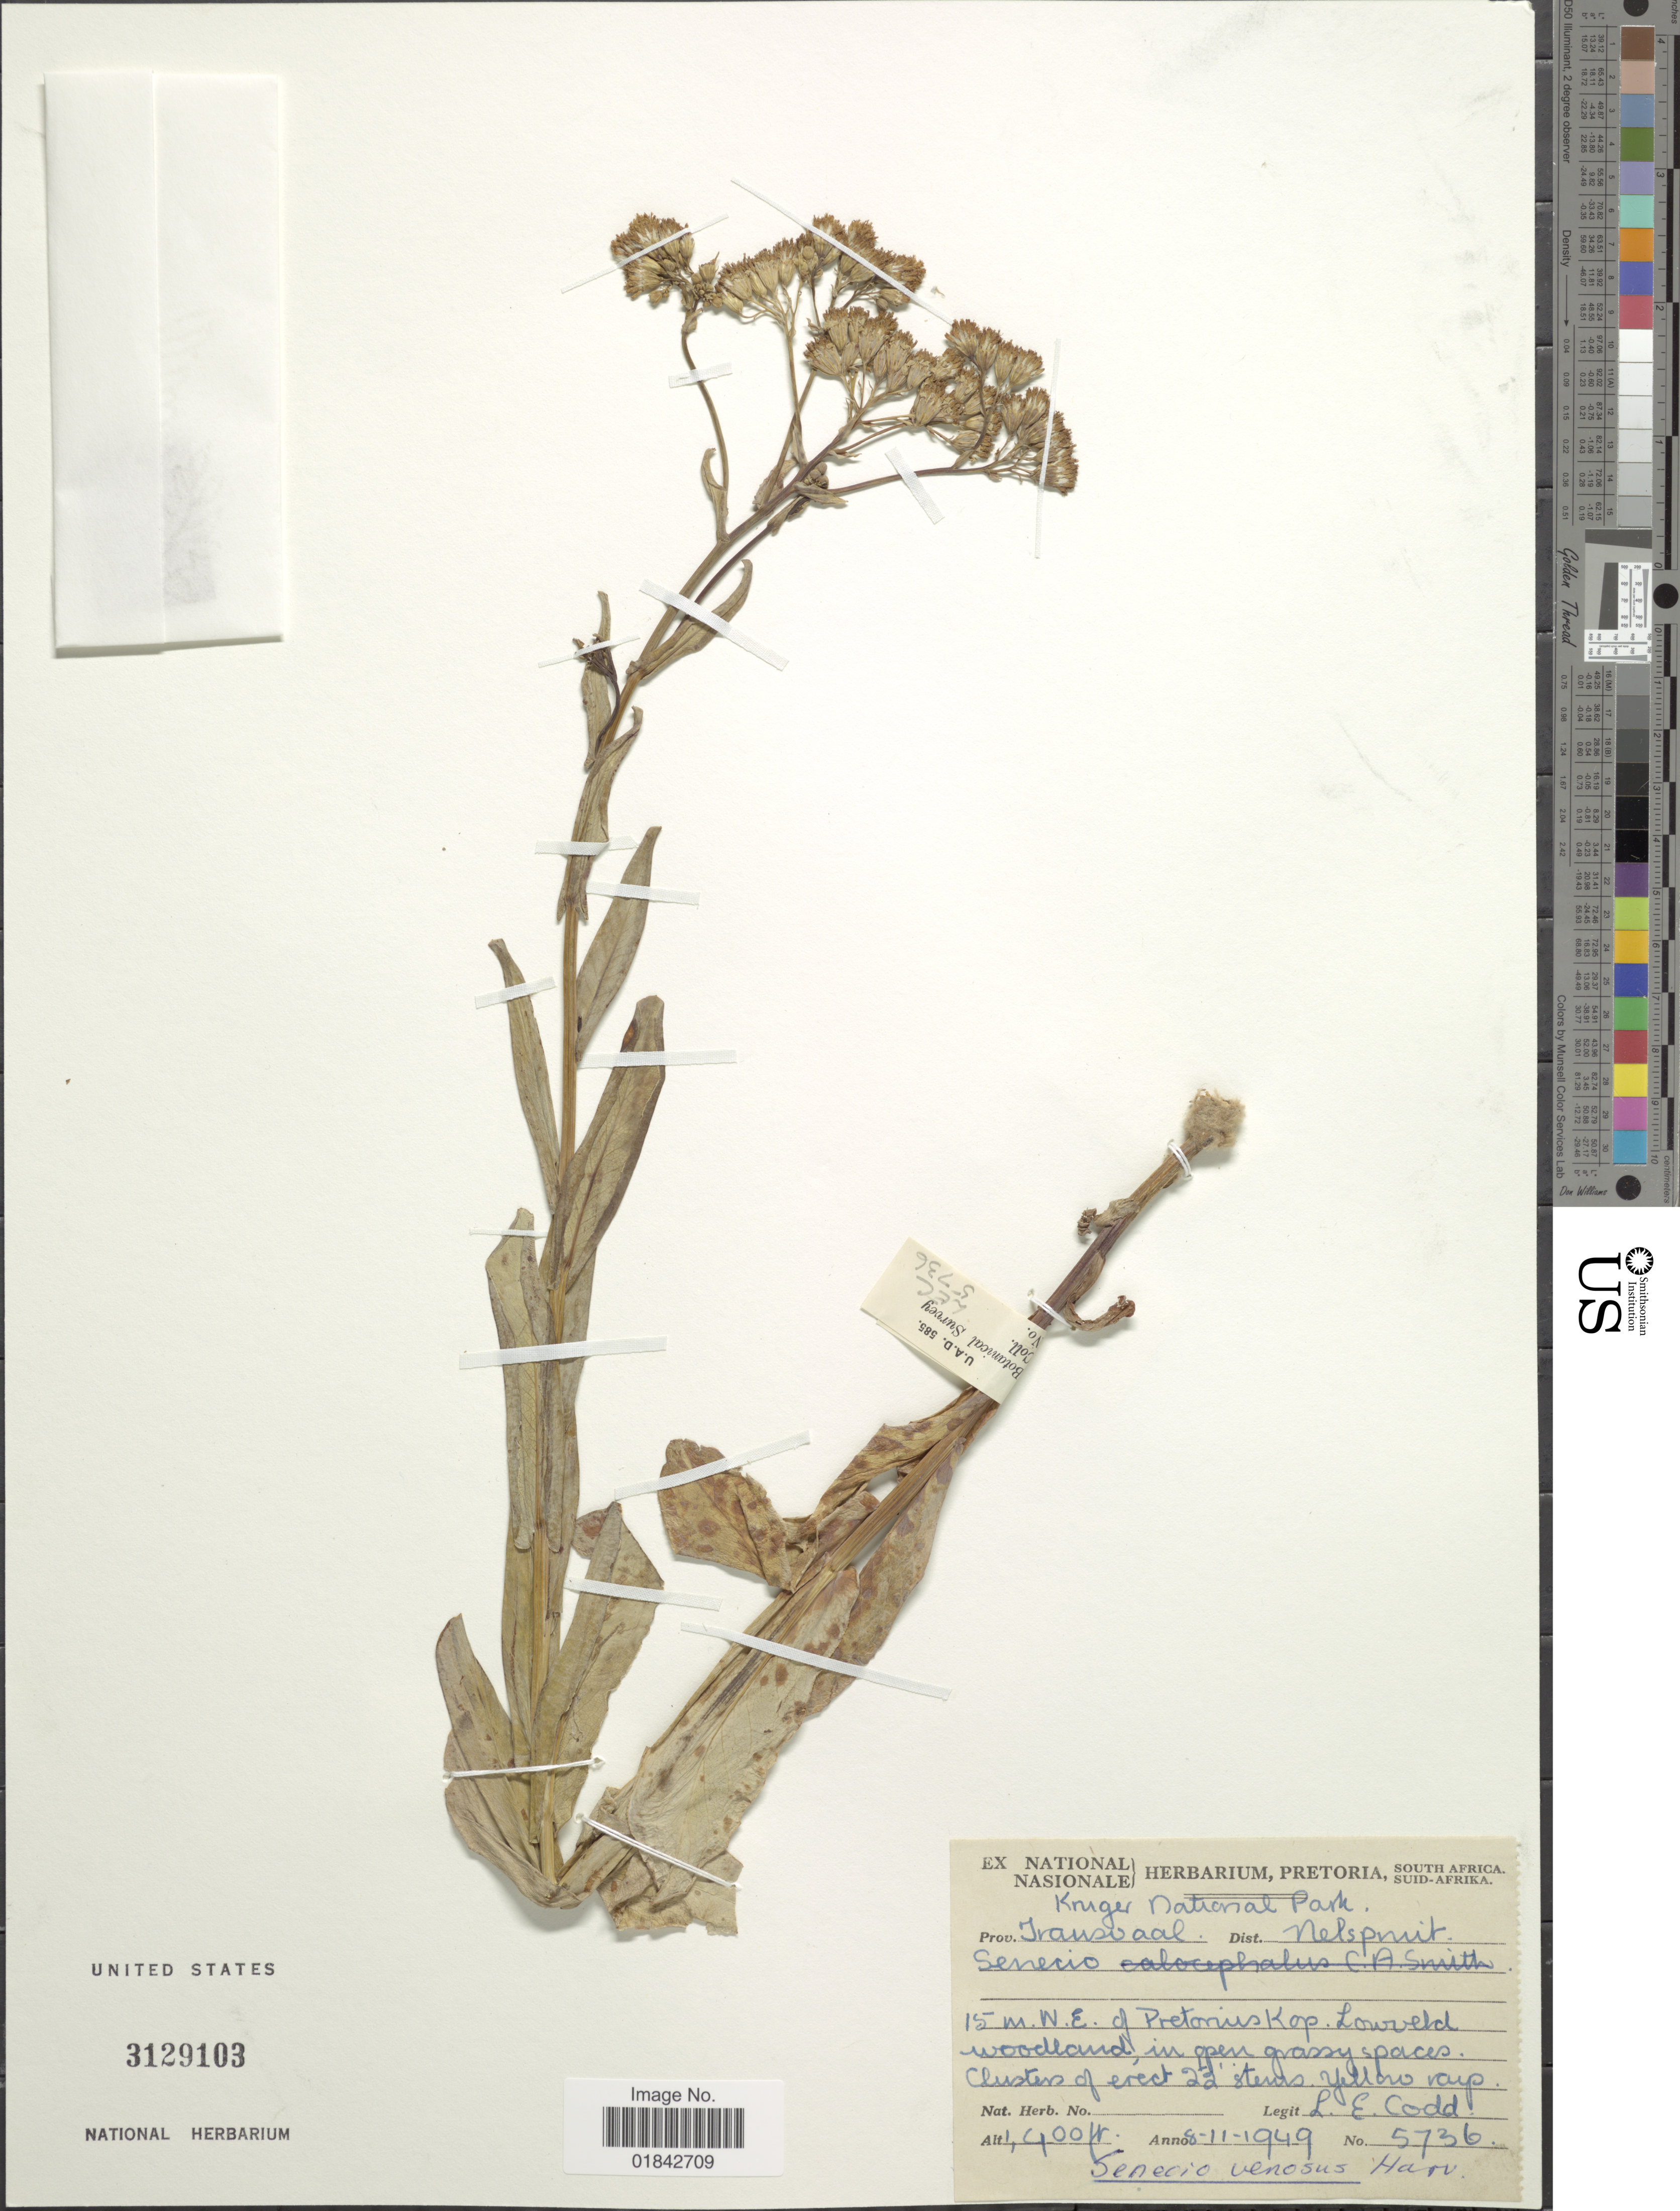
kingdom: Plantae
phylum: Tracheophyta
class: Magnoliopsida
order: Asterales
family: Asteraceae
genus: Senecio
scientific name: Senecio venosus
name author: Harv.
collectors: L. Codd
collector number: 5736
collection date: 1949-11-08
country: South Africa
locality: Transvaal, dist. Nelspruit, 15 m. N. E. of Pretorius Kop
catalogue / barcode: US 3129103